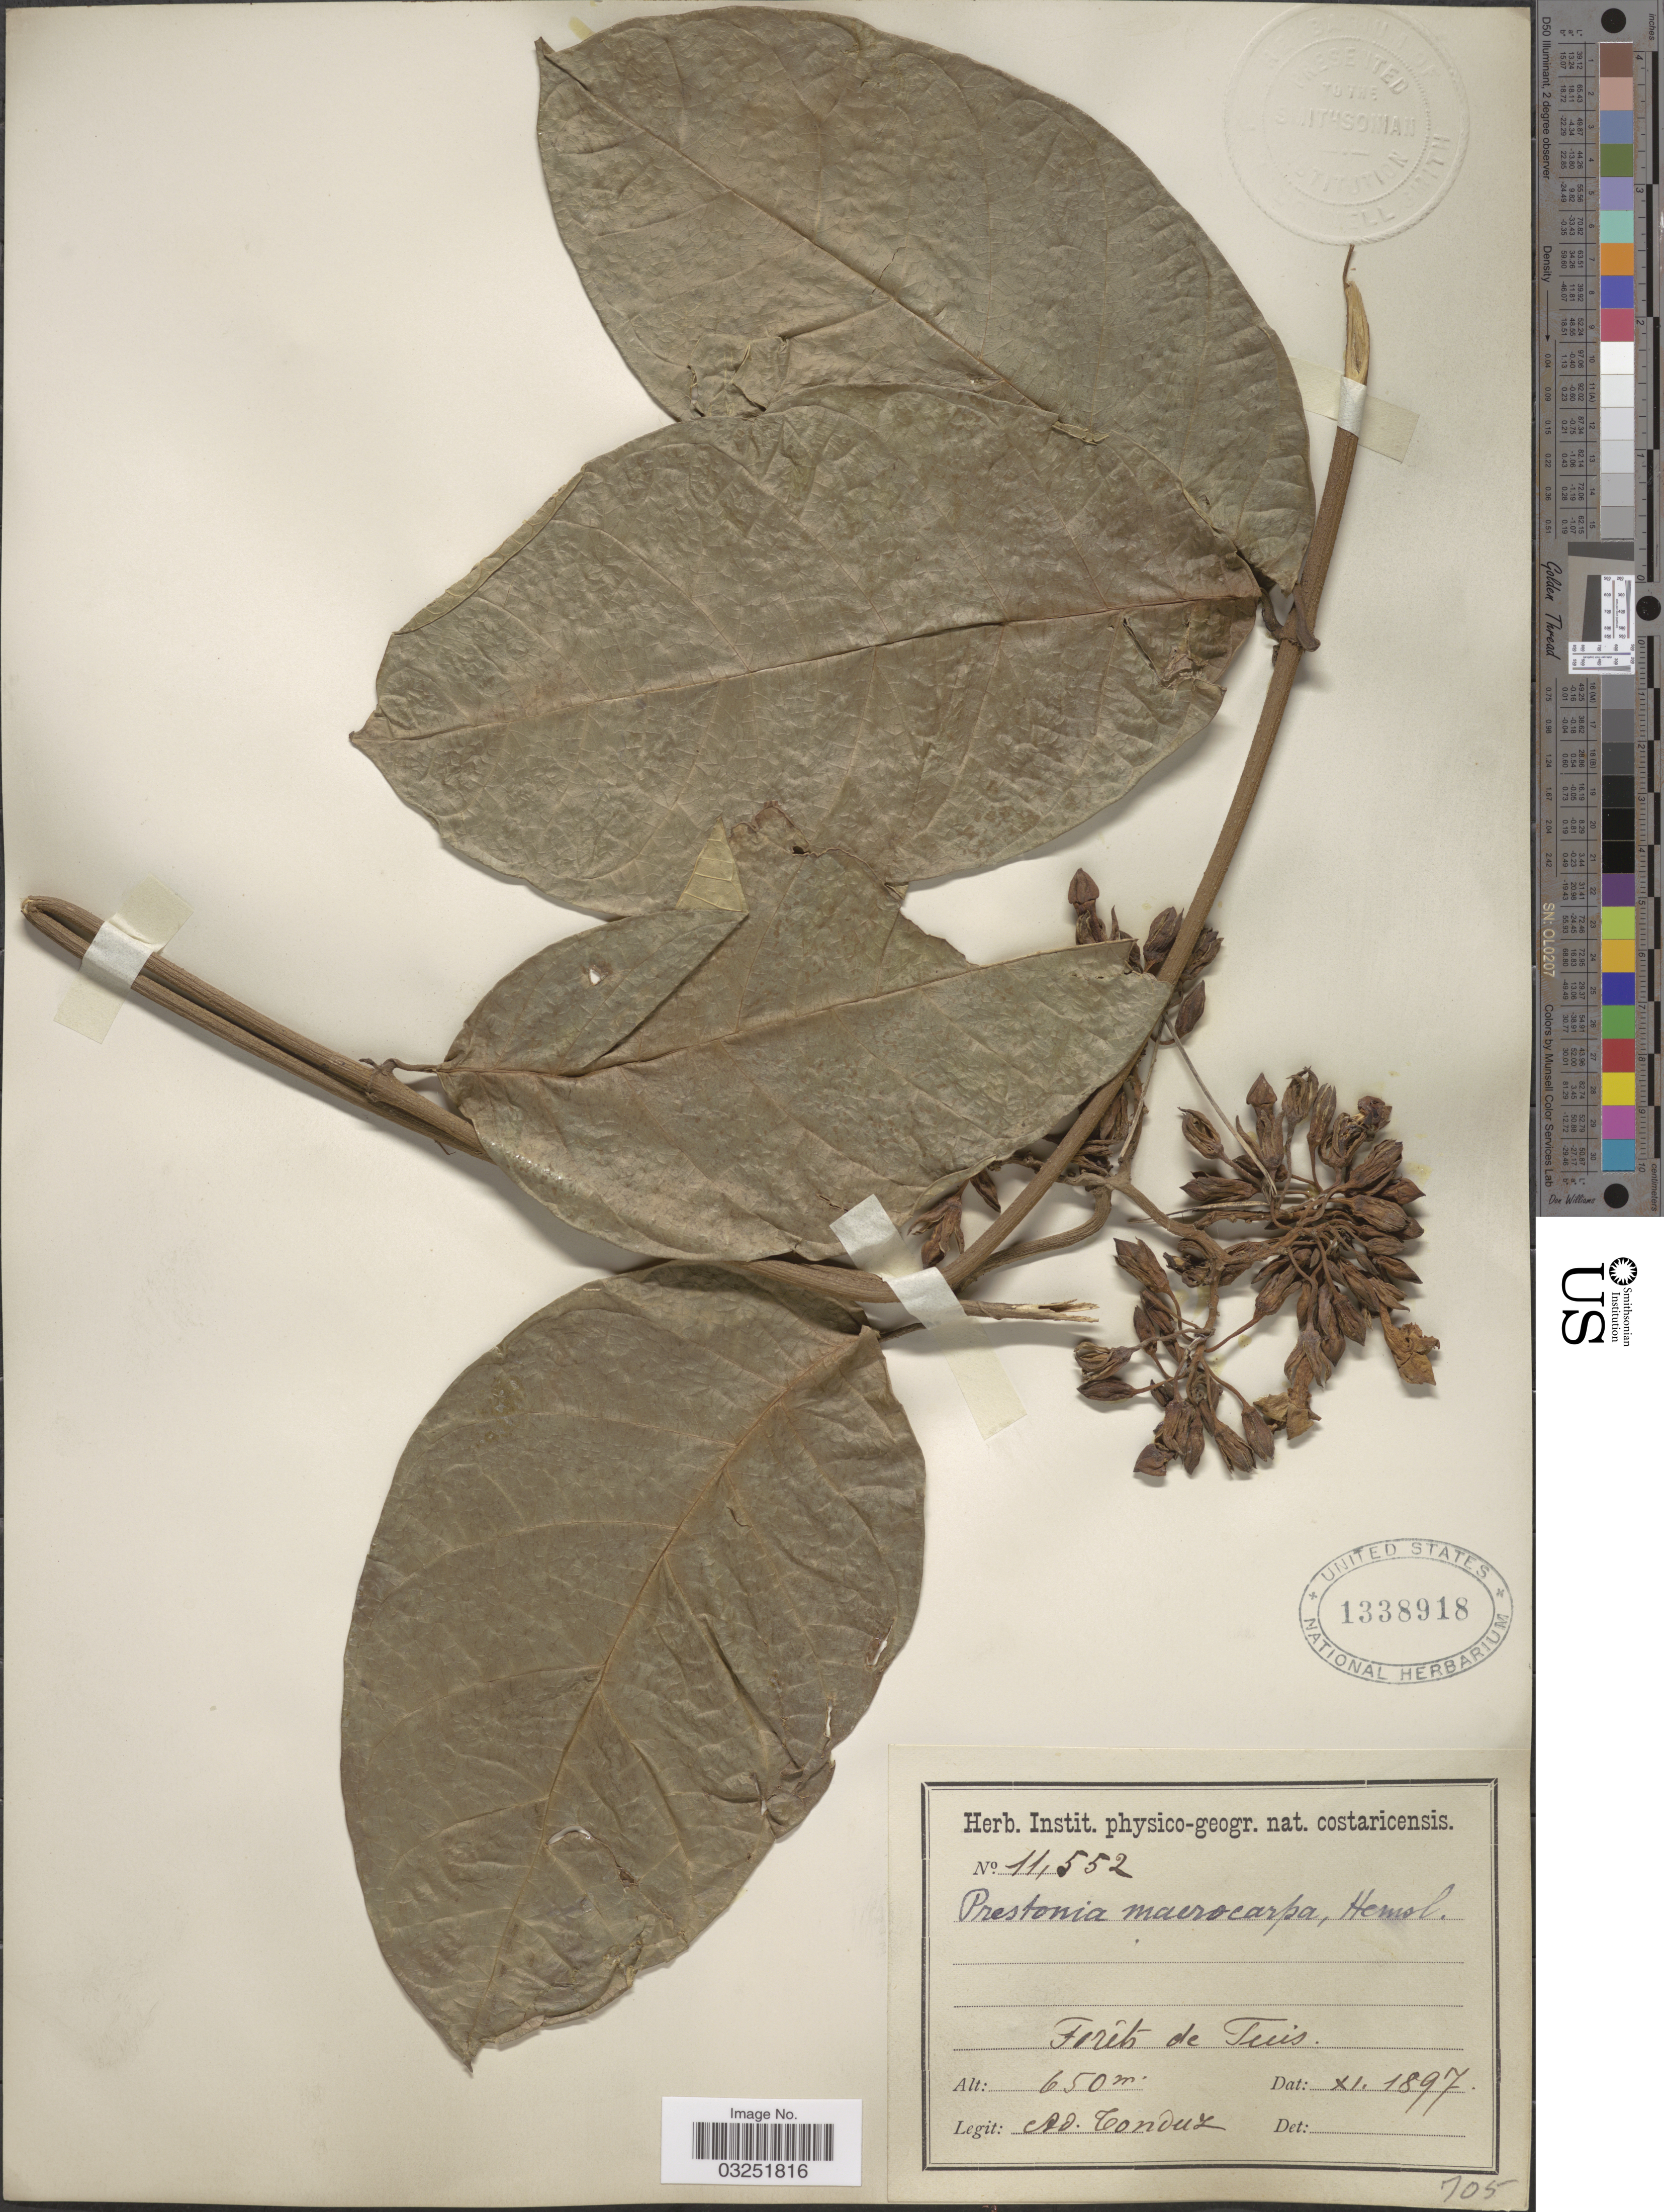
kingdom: Plantae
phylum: Tracheophyta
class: Magnoliopsida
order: Gentianales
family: Apocynaceae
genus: Prestonia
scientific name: Prestonia portobellensis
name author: (Beurl.) Woodson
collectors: A. Tonduz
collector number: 11525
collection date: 1897-11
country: Costa Rica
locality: Forêts de Tuis.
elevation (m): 650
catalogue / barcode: US 1338918